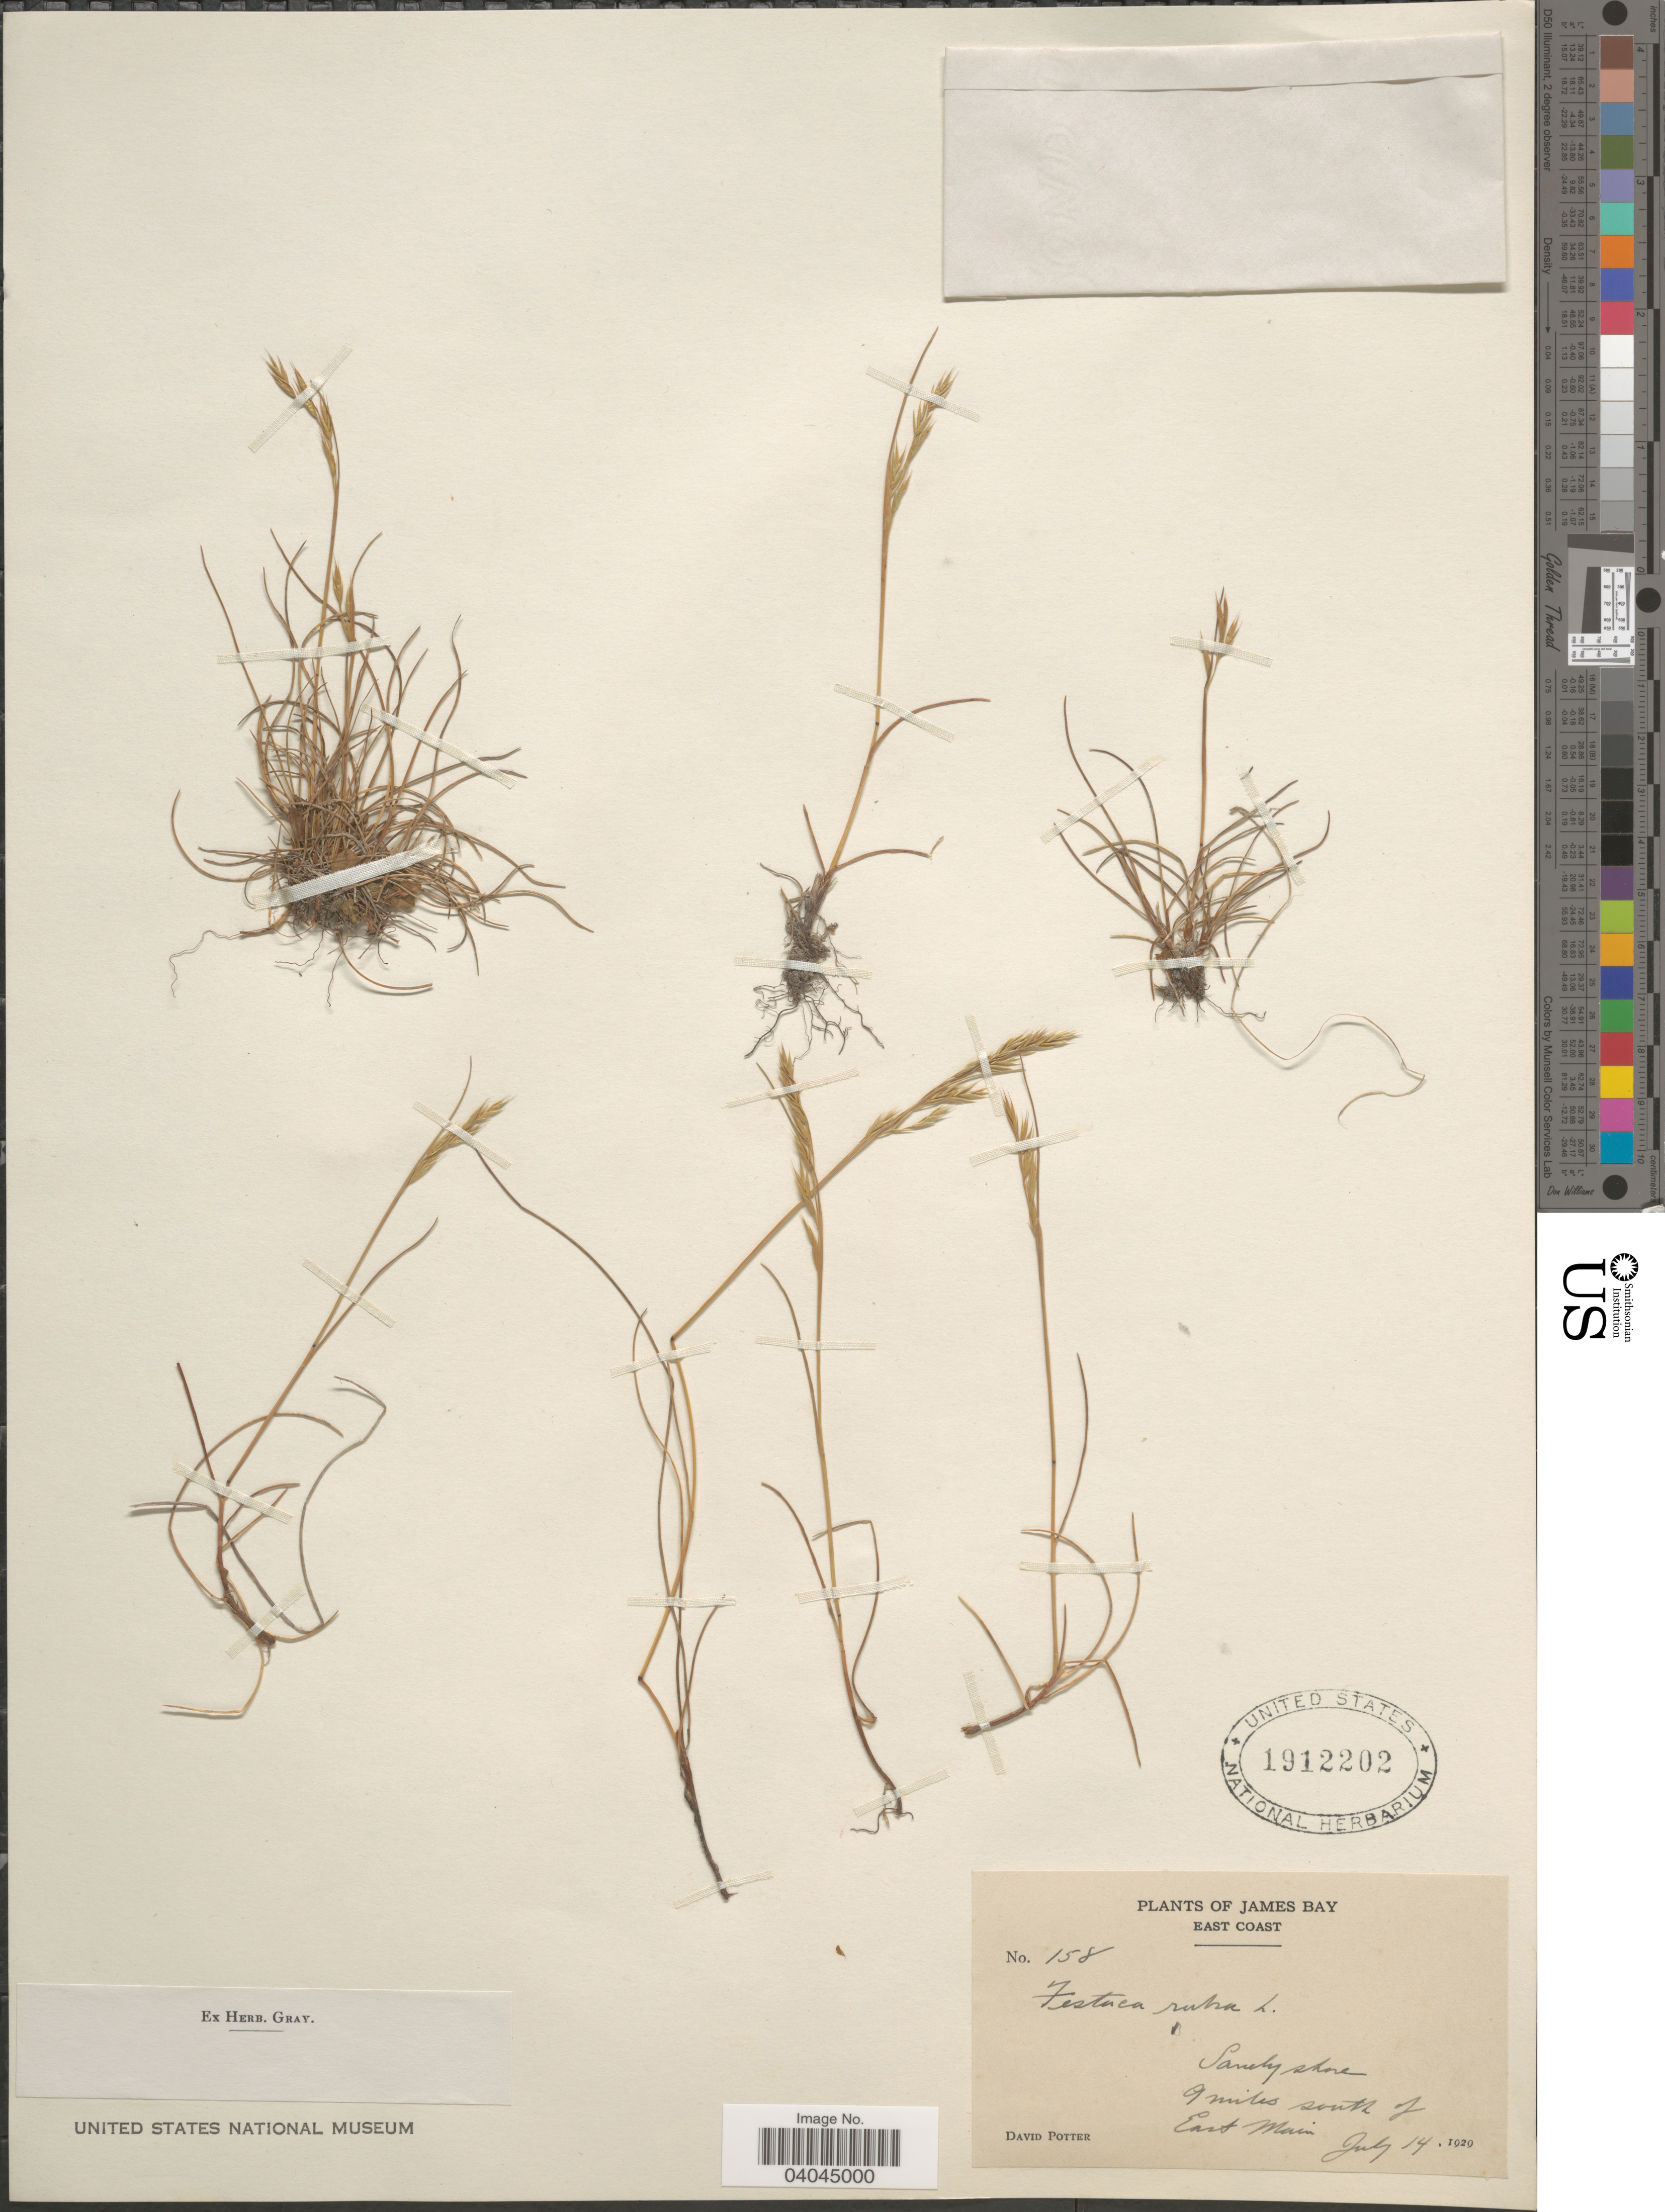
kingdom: Plantae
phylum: Tracheophyta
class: Liliopsida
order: Poales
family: Poaceae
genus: Festuca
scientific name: Festuca rubra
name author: L.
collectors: D. Potter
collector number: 158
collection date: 1920-07-14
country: Canada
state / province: Quebec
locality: James Bay. East Coast. Sandy shore, 9 miles south of East Main.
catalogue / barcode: US 1912202